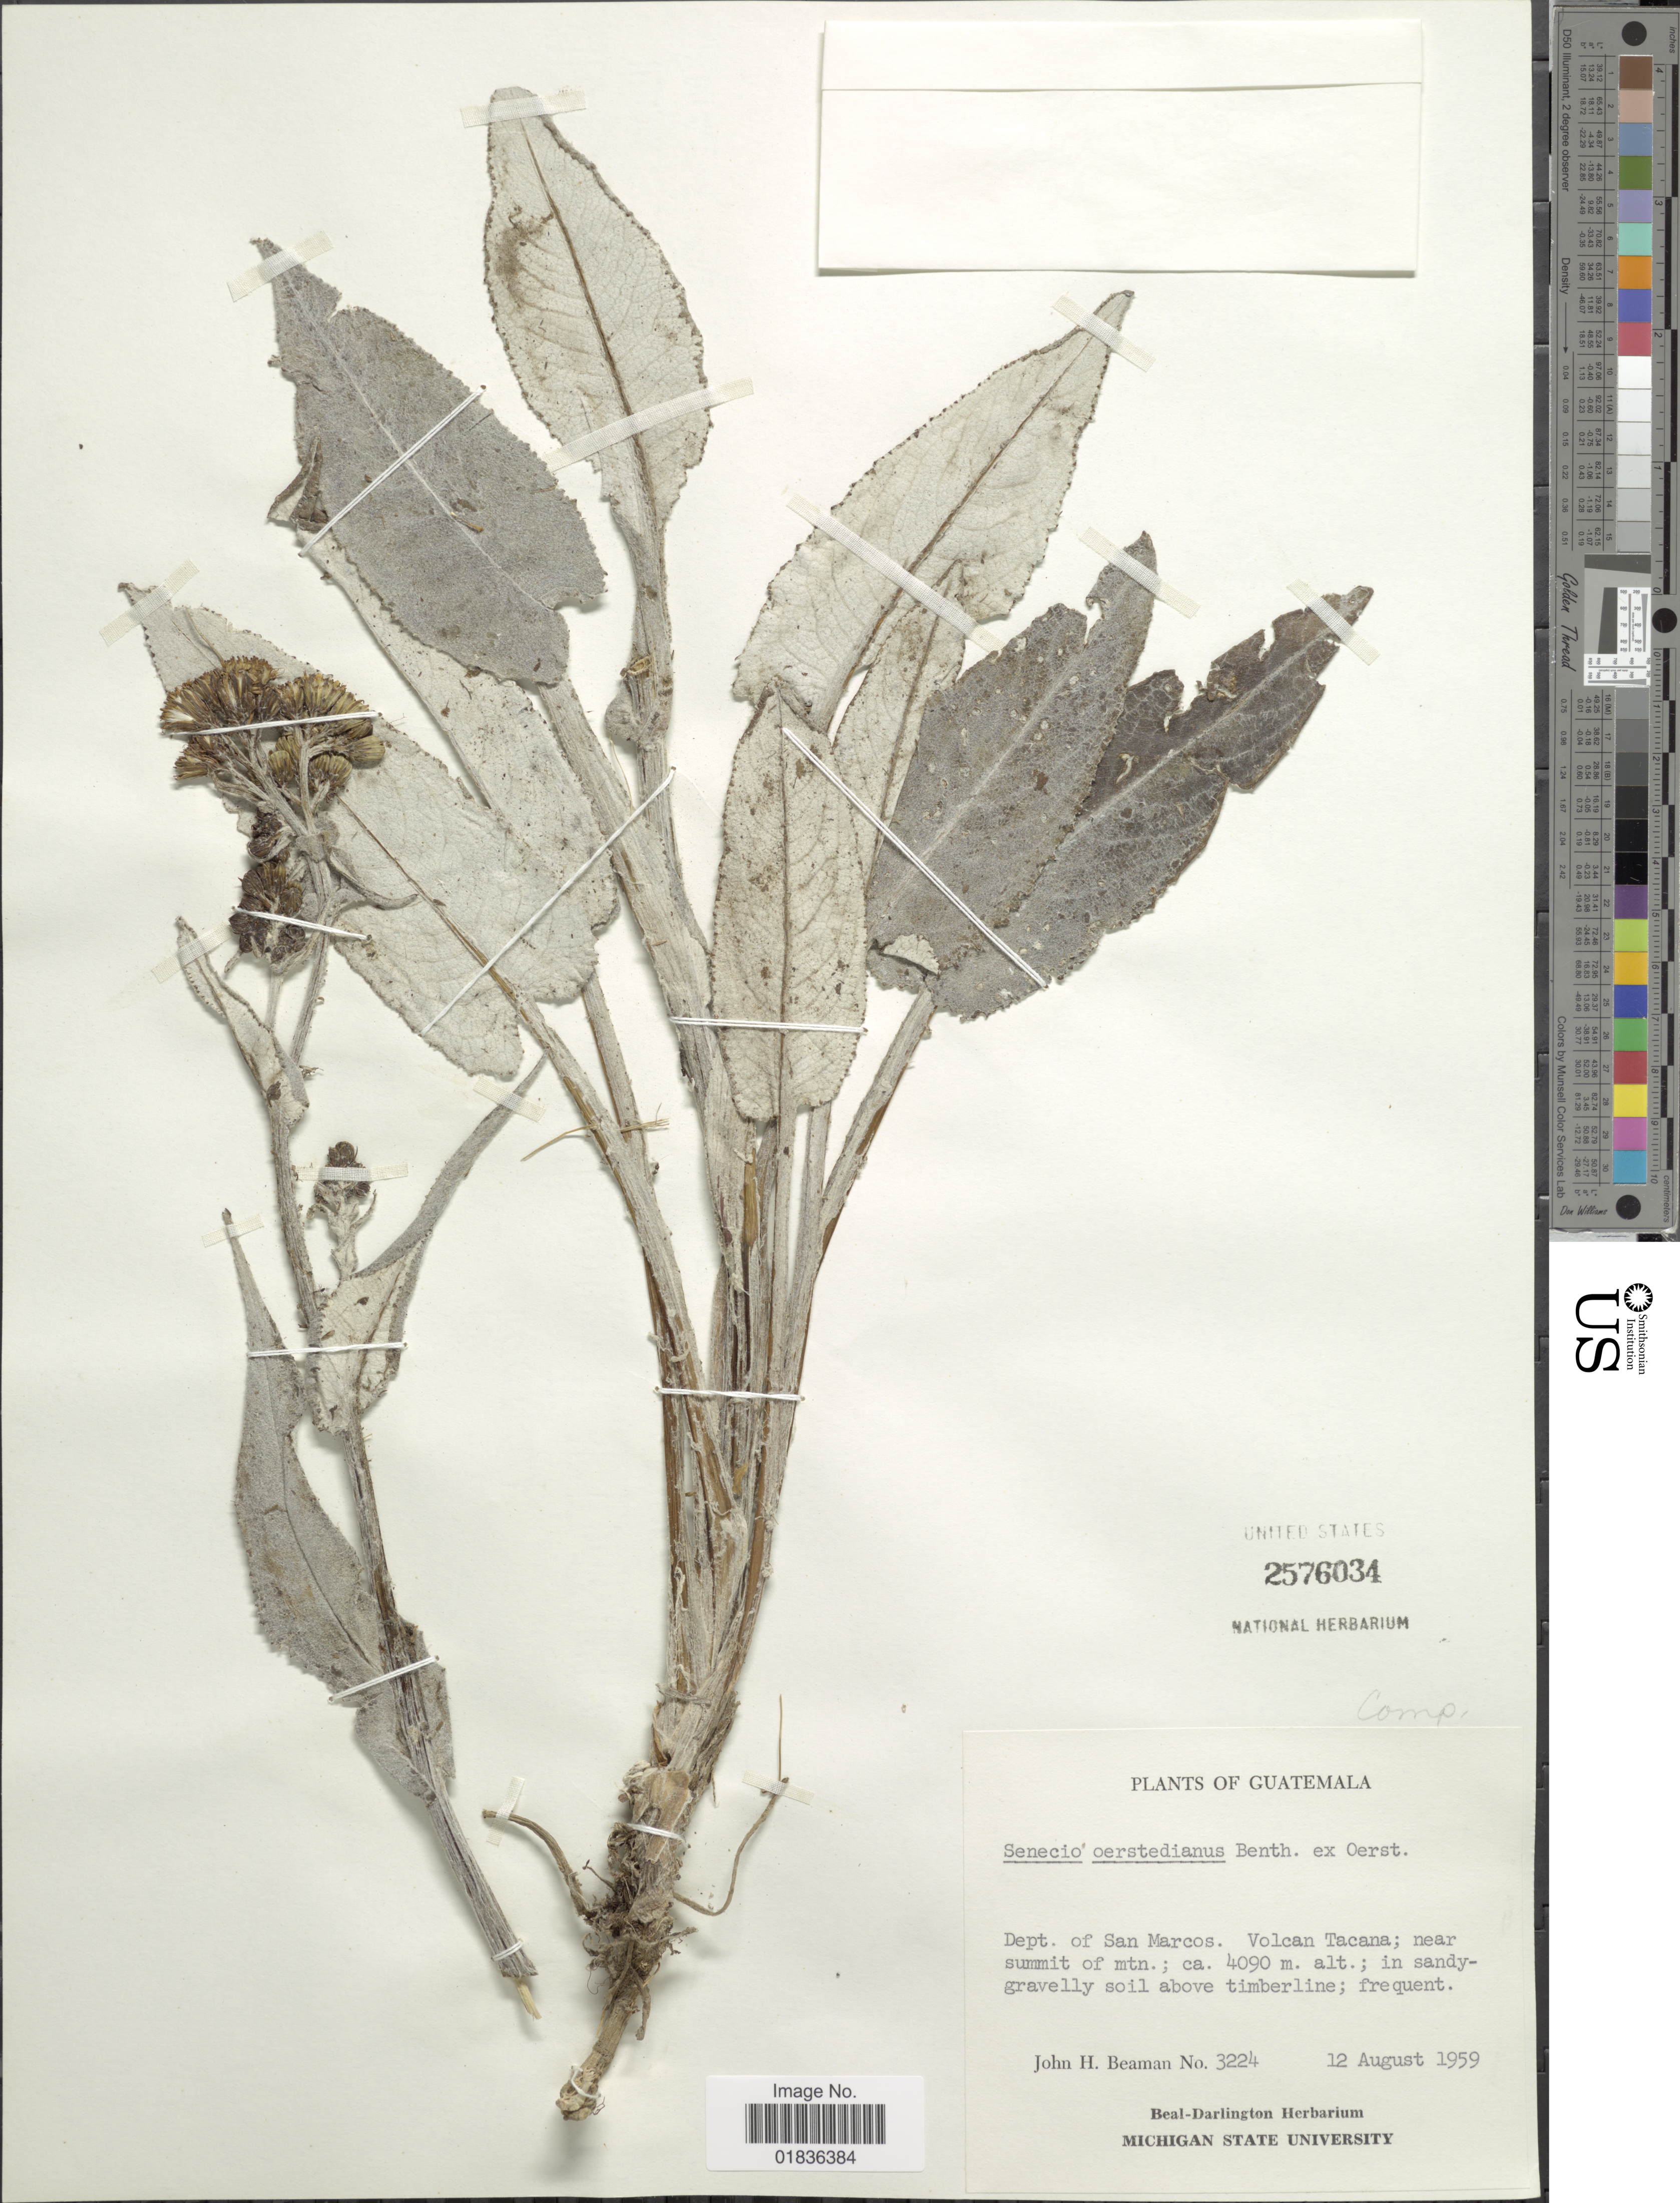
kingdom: Plantae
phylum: Tracheophyta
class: Magnoliopsida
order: Asterales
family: Asteraceae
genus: Senecio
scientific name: Senecio oerstedianus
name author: Benth.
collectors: J. H. Beaman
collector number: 3224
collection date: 1959-08-12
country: Guatemala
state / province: San Marcos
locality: Volcan Tacana; near summit of mtn.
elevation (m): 4090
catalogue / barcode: US 2576034